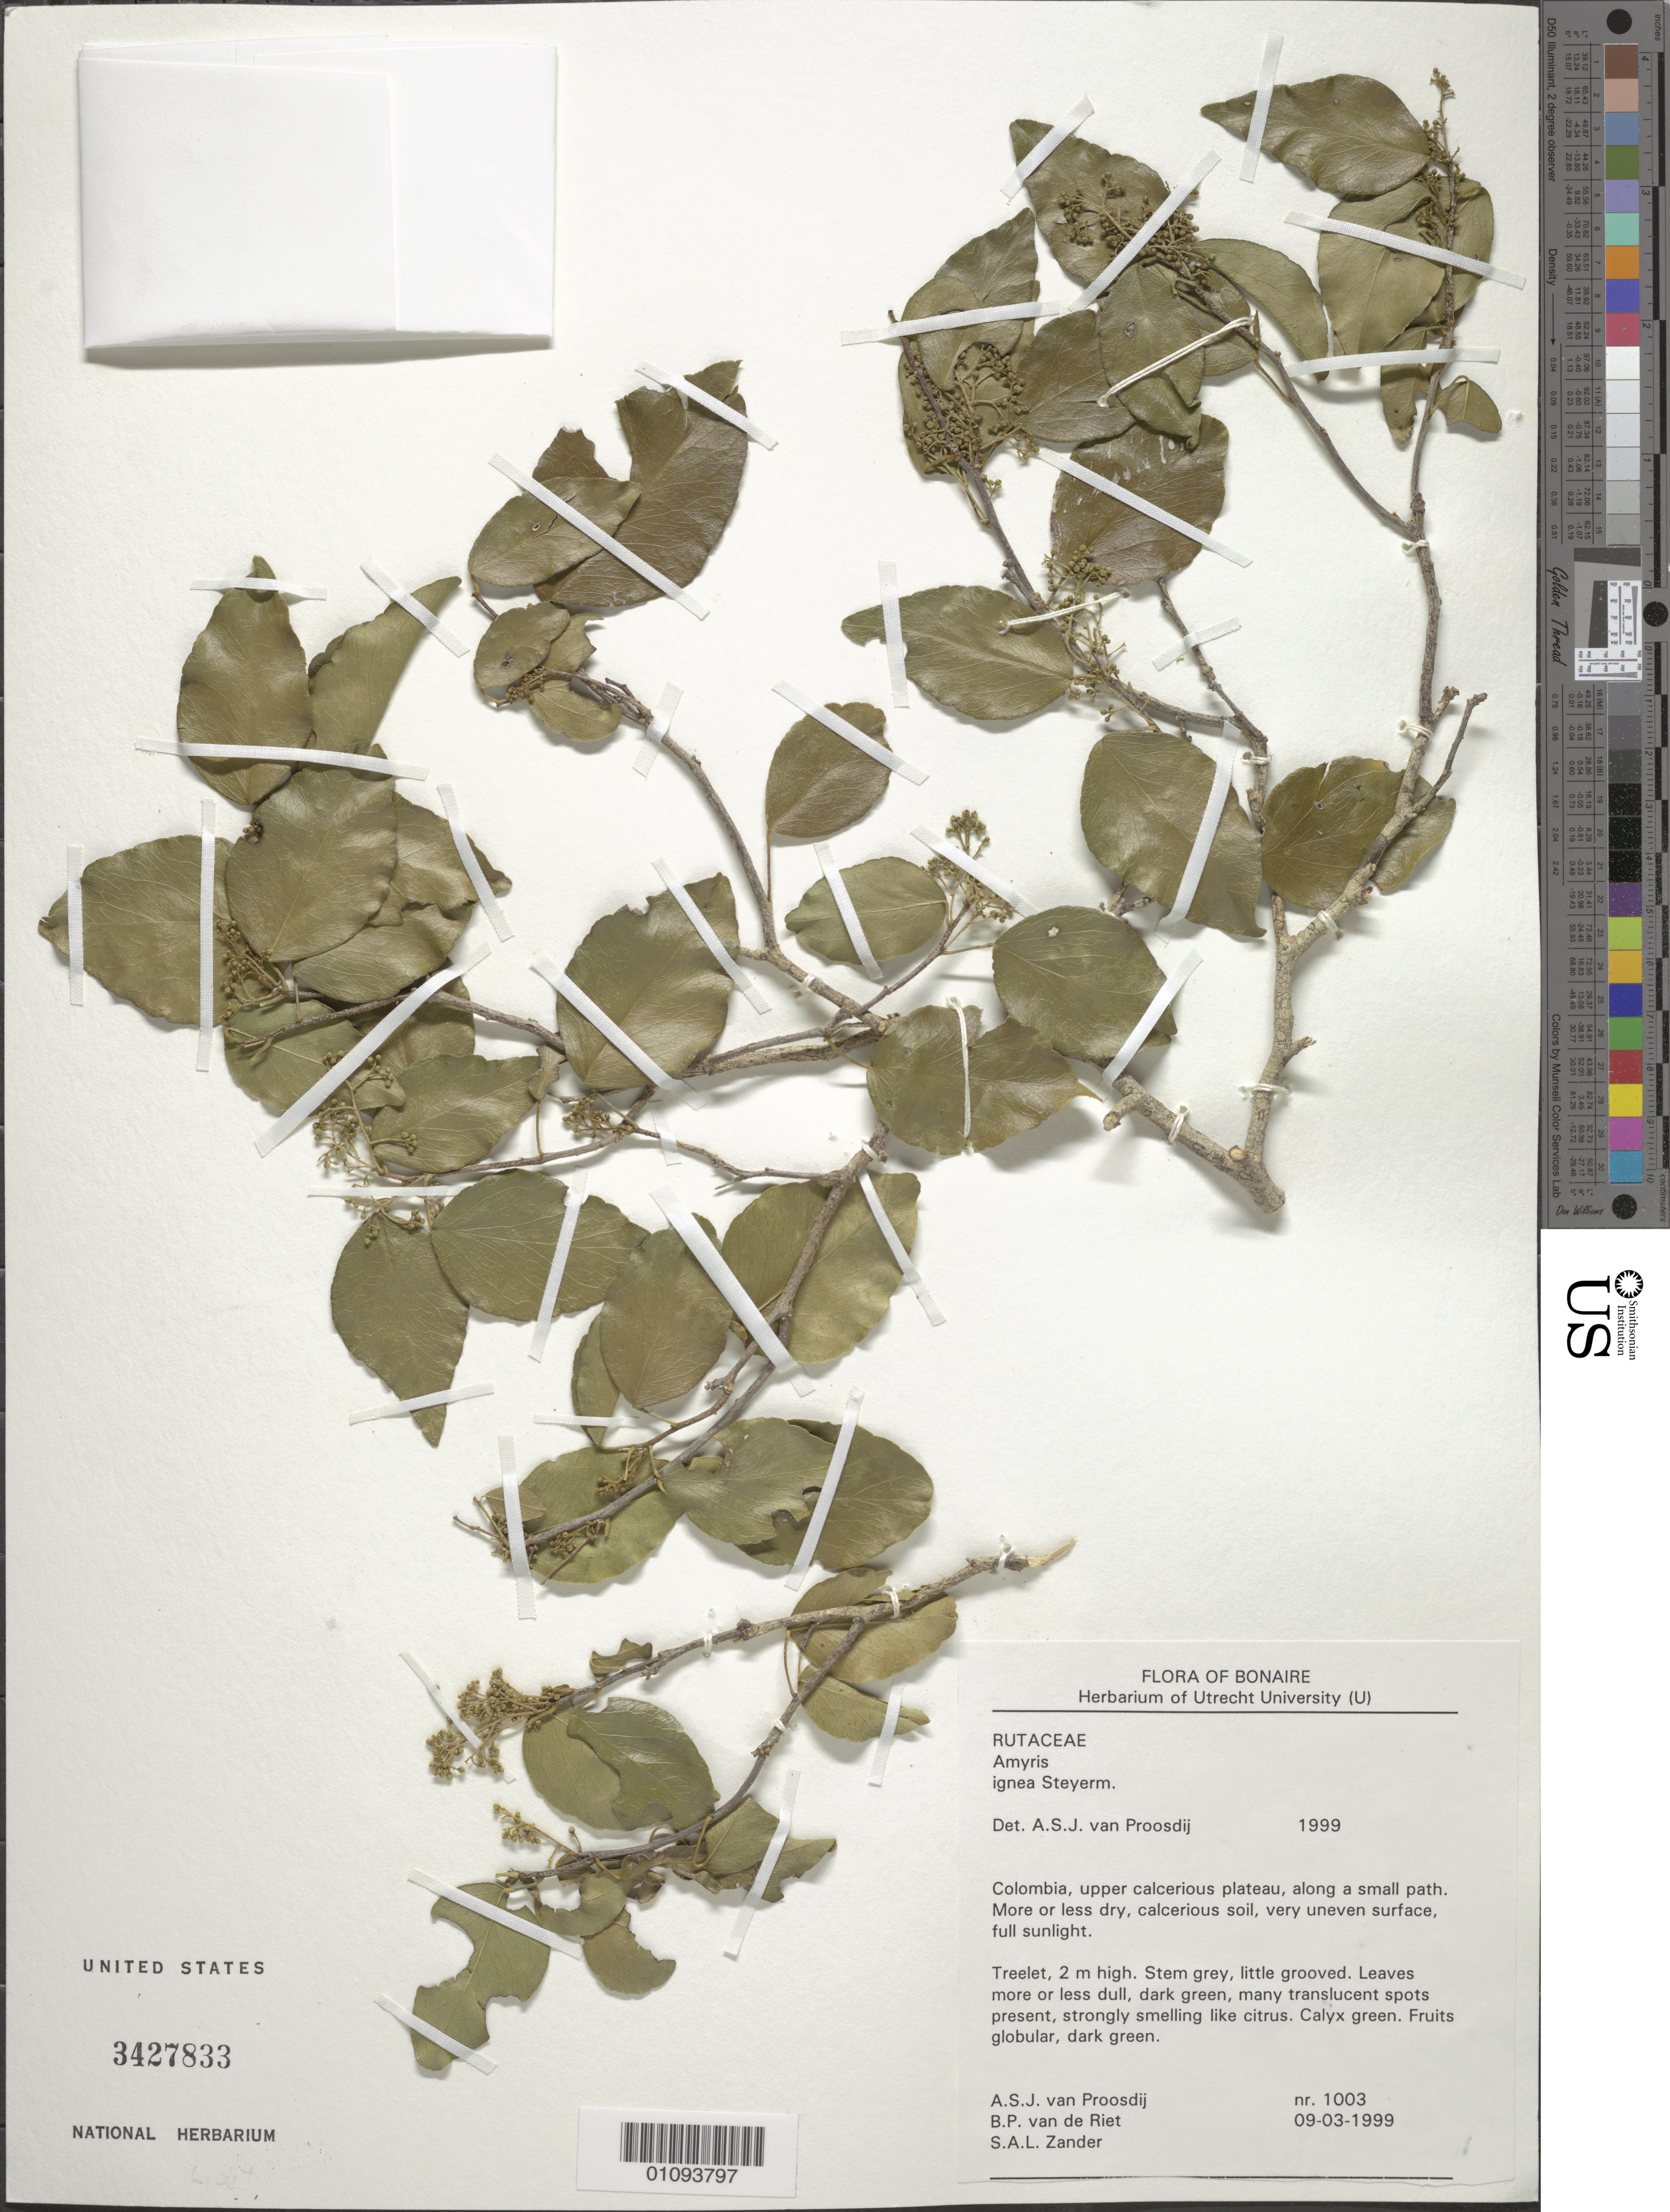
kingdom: Plantae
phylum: Tracheophyta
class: Magnoliopsida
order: Sapindales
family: Rutaceae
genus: Amyris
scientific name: Amyris ignea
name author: Steyerm.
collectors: A. Proosdij, B. Riet & S. Zander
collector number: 1003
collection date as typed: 03 Sep 1999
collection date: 1999-09-03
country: Netherlands Antilles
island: Bonaire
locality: Colombia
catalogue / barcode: US 3427833